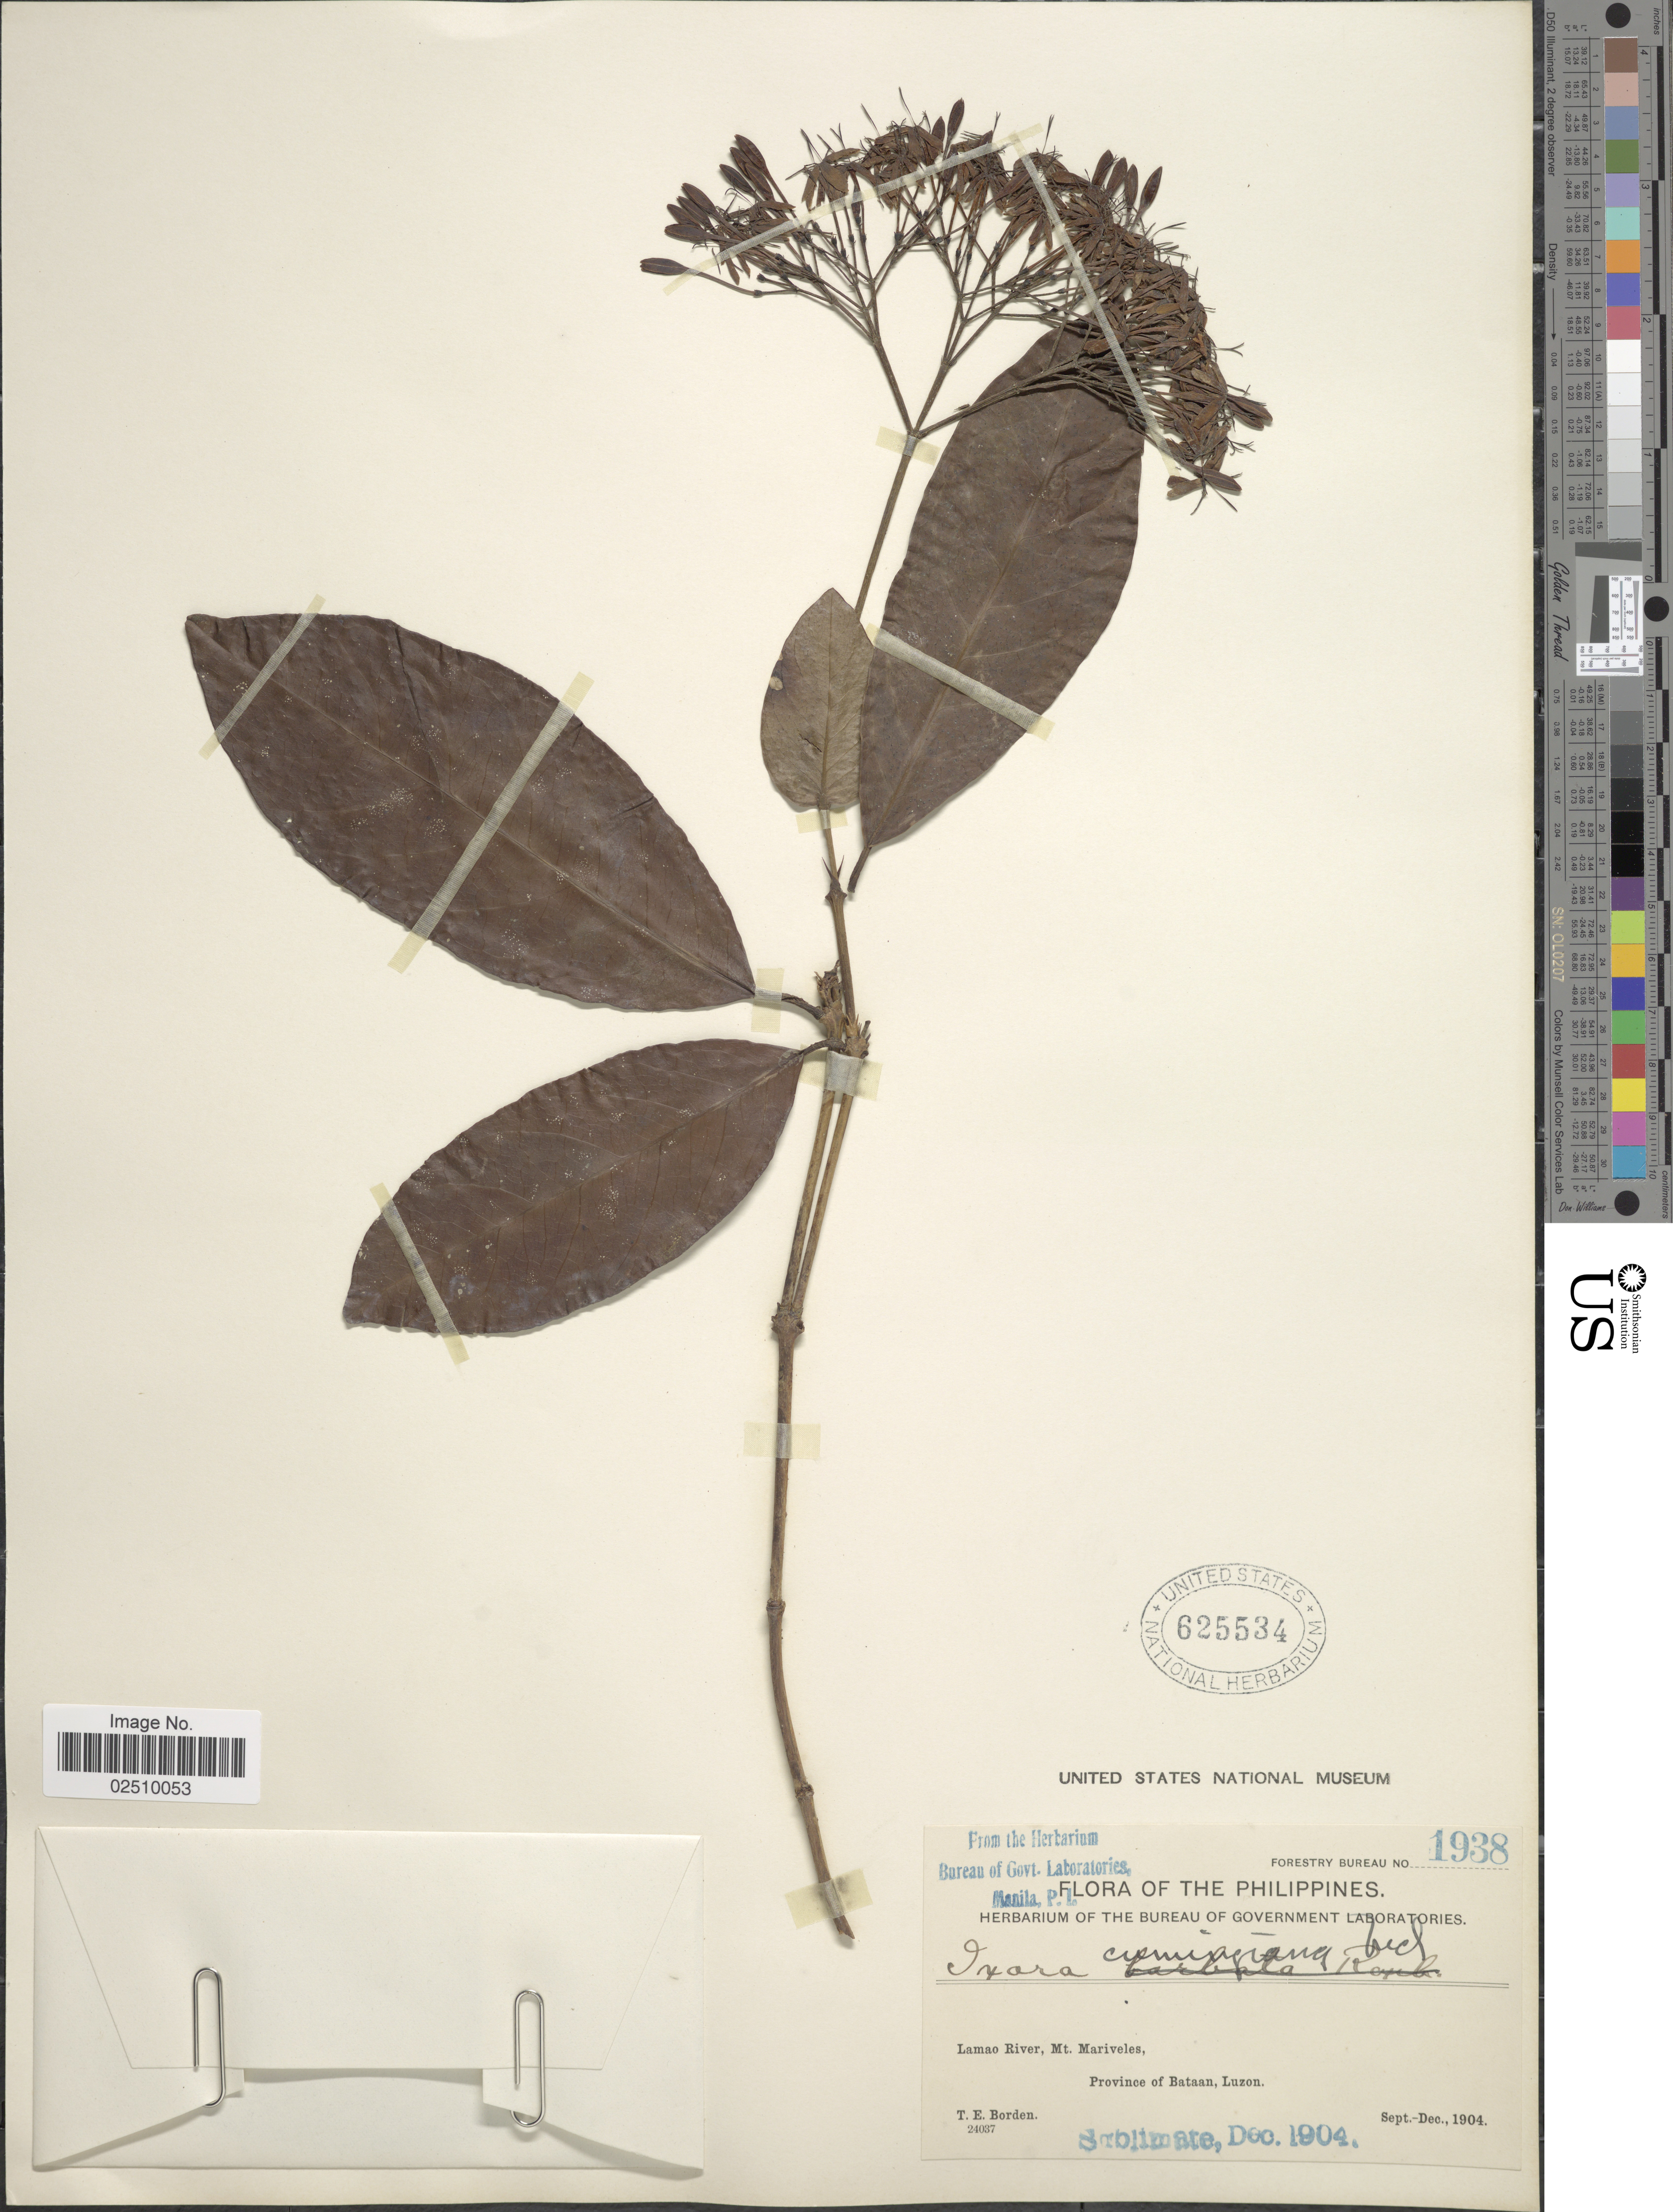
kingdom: Plantae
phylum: Tracheophyta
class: Magnoliopsida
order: Gentianales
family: Rubiaceae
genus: Ixora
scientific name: Ixora cumingiana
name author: S. Vidal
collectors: T. E. Borden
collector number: Forestry Bureau 1938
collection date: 1904-09/1904-12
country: Philippines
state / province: Central Luzon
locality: Lamao River, Mt. Mariveles, Province of Baatan, Luzon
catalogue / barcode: US 625534